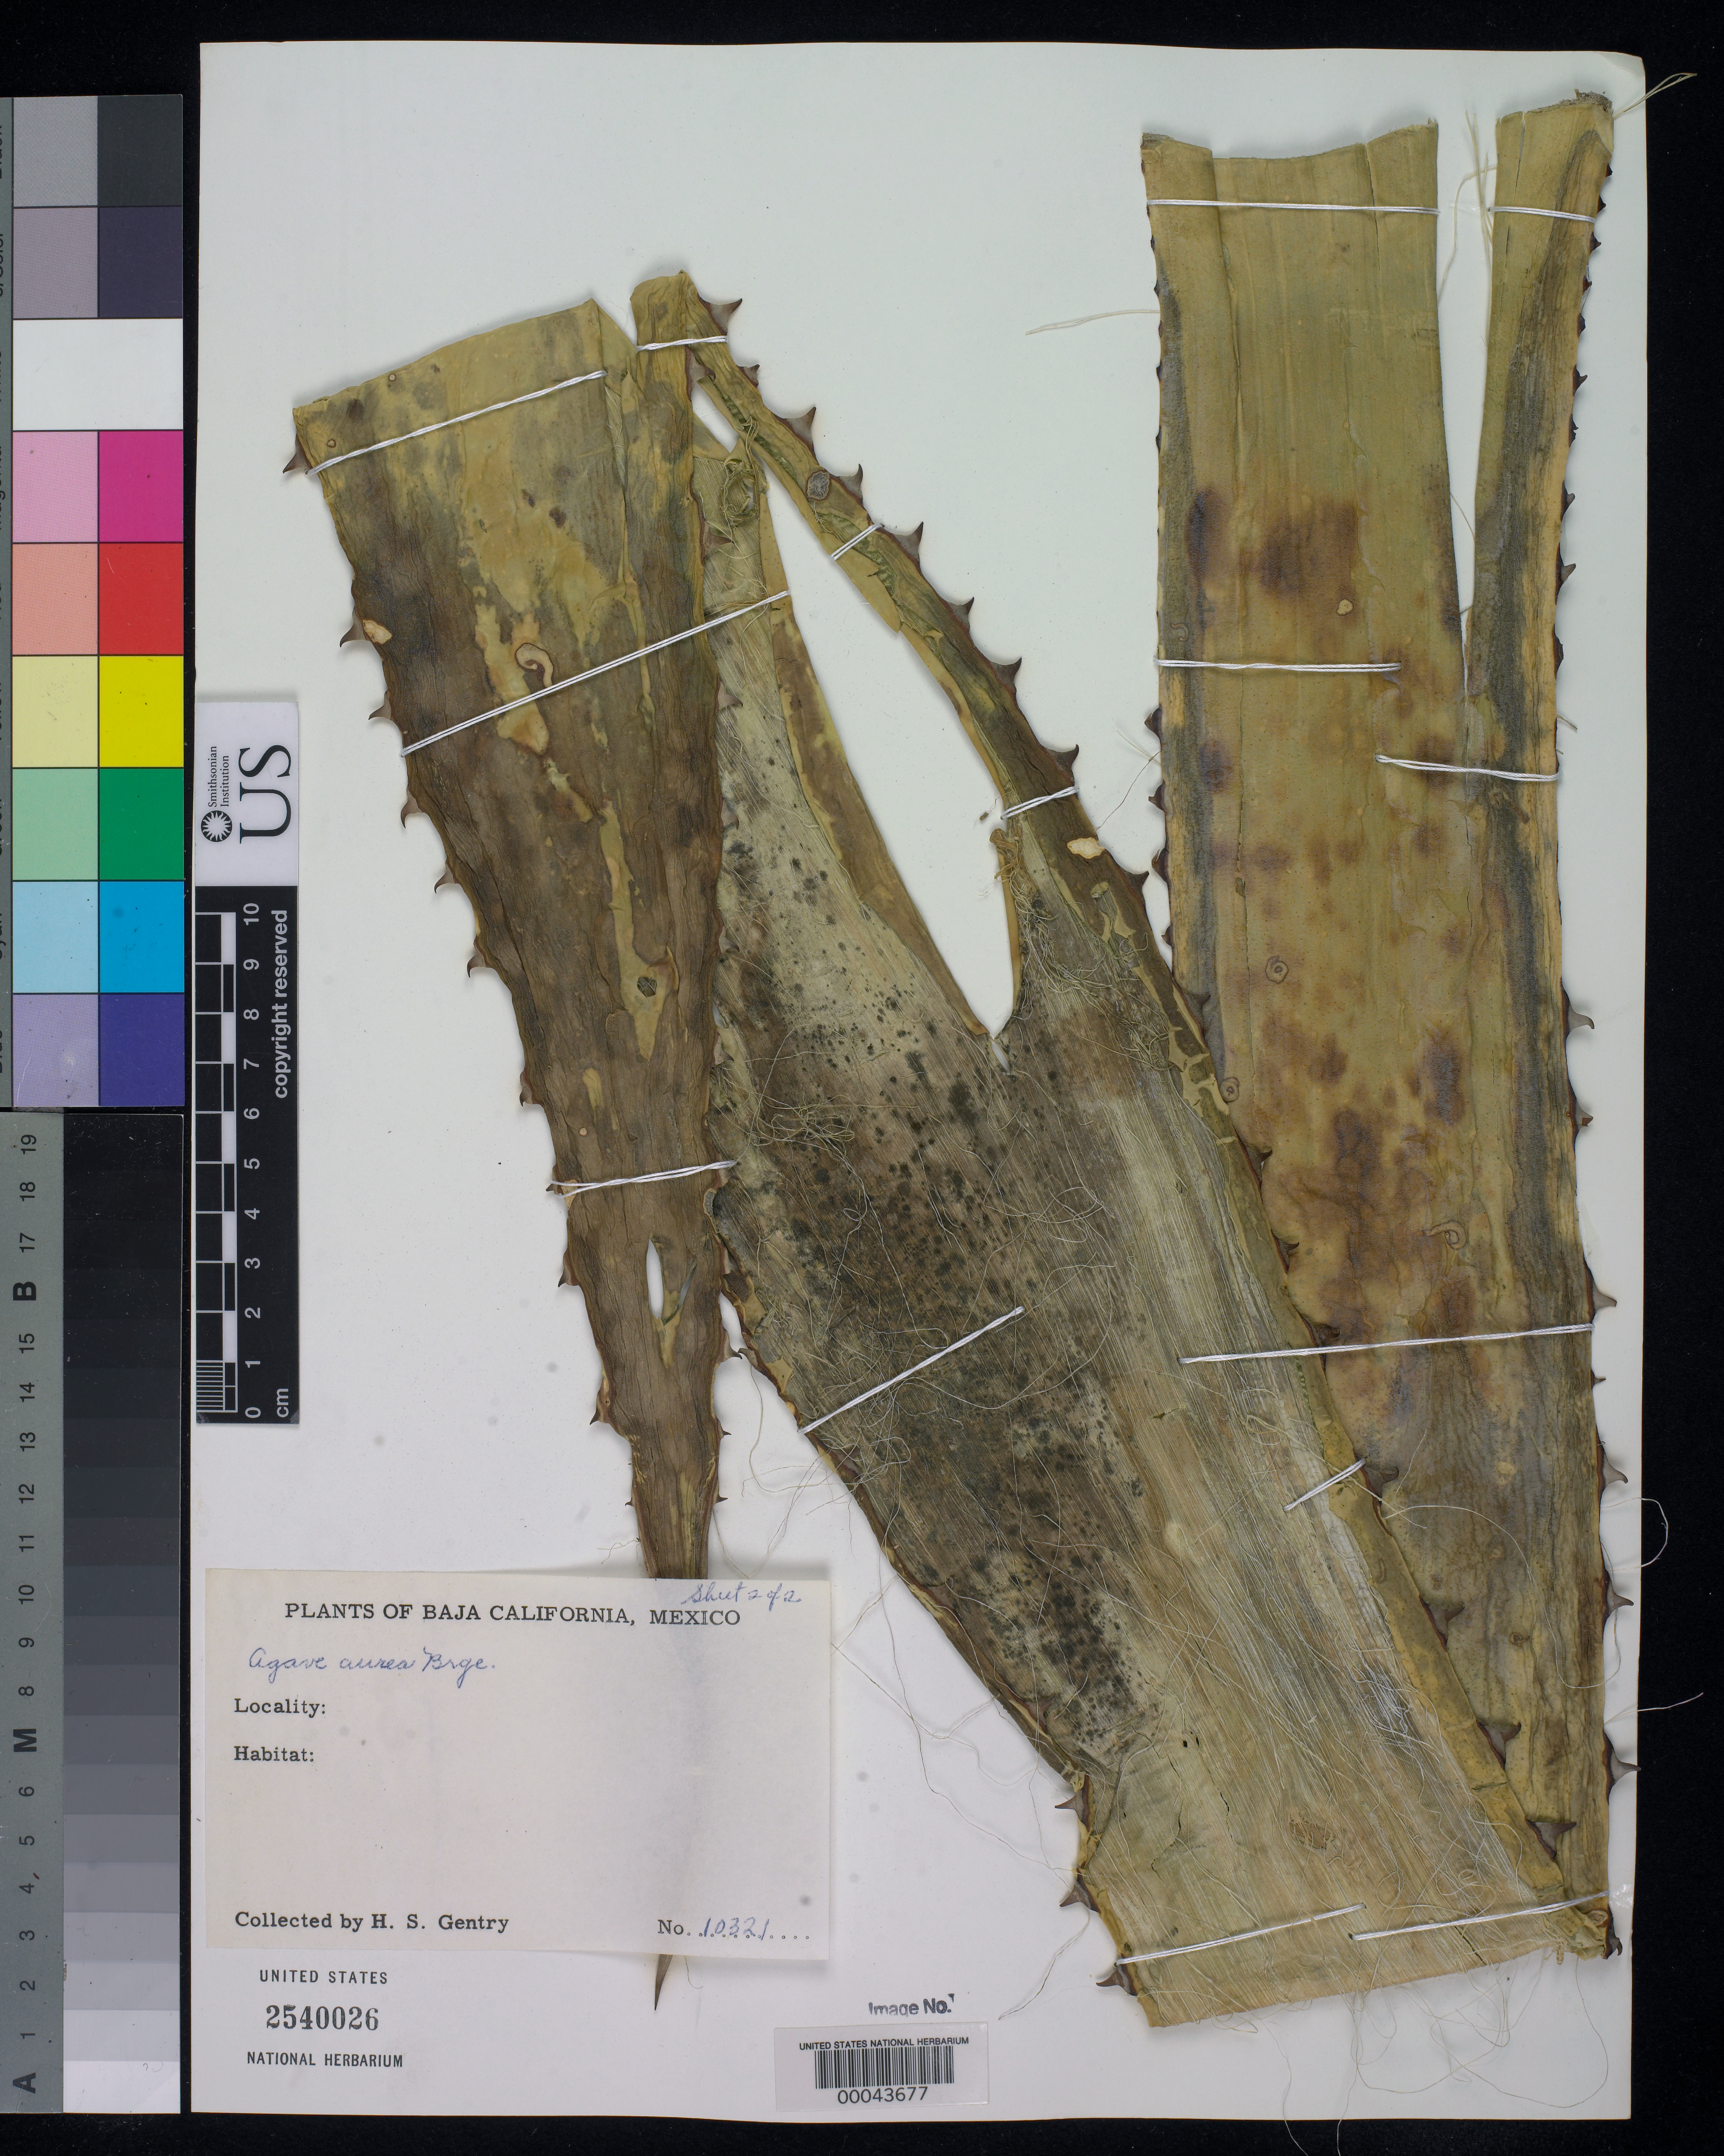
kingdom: Plantae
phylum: Tracheophyta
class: Liliopsida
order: Asparagales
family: Asparagaceae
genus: Agave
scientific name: Agave aurea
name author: Brandegee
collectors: H. S. Gentry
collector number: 10321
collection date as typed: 02 Apr 1951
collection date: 1951-04-02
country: Mexico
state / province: Baja California Sur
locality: Comandu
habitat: Rocky basaltic canyon slope or mesa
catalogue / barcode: US 2540026